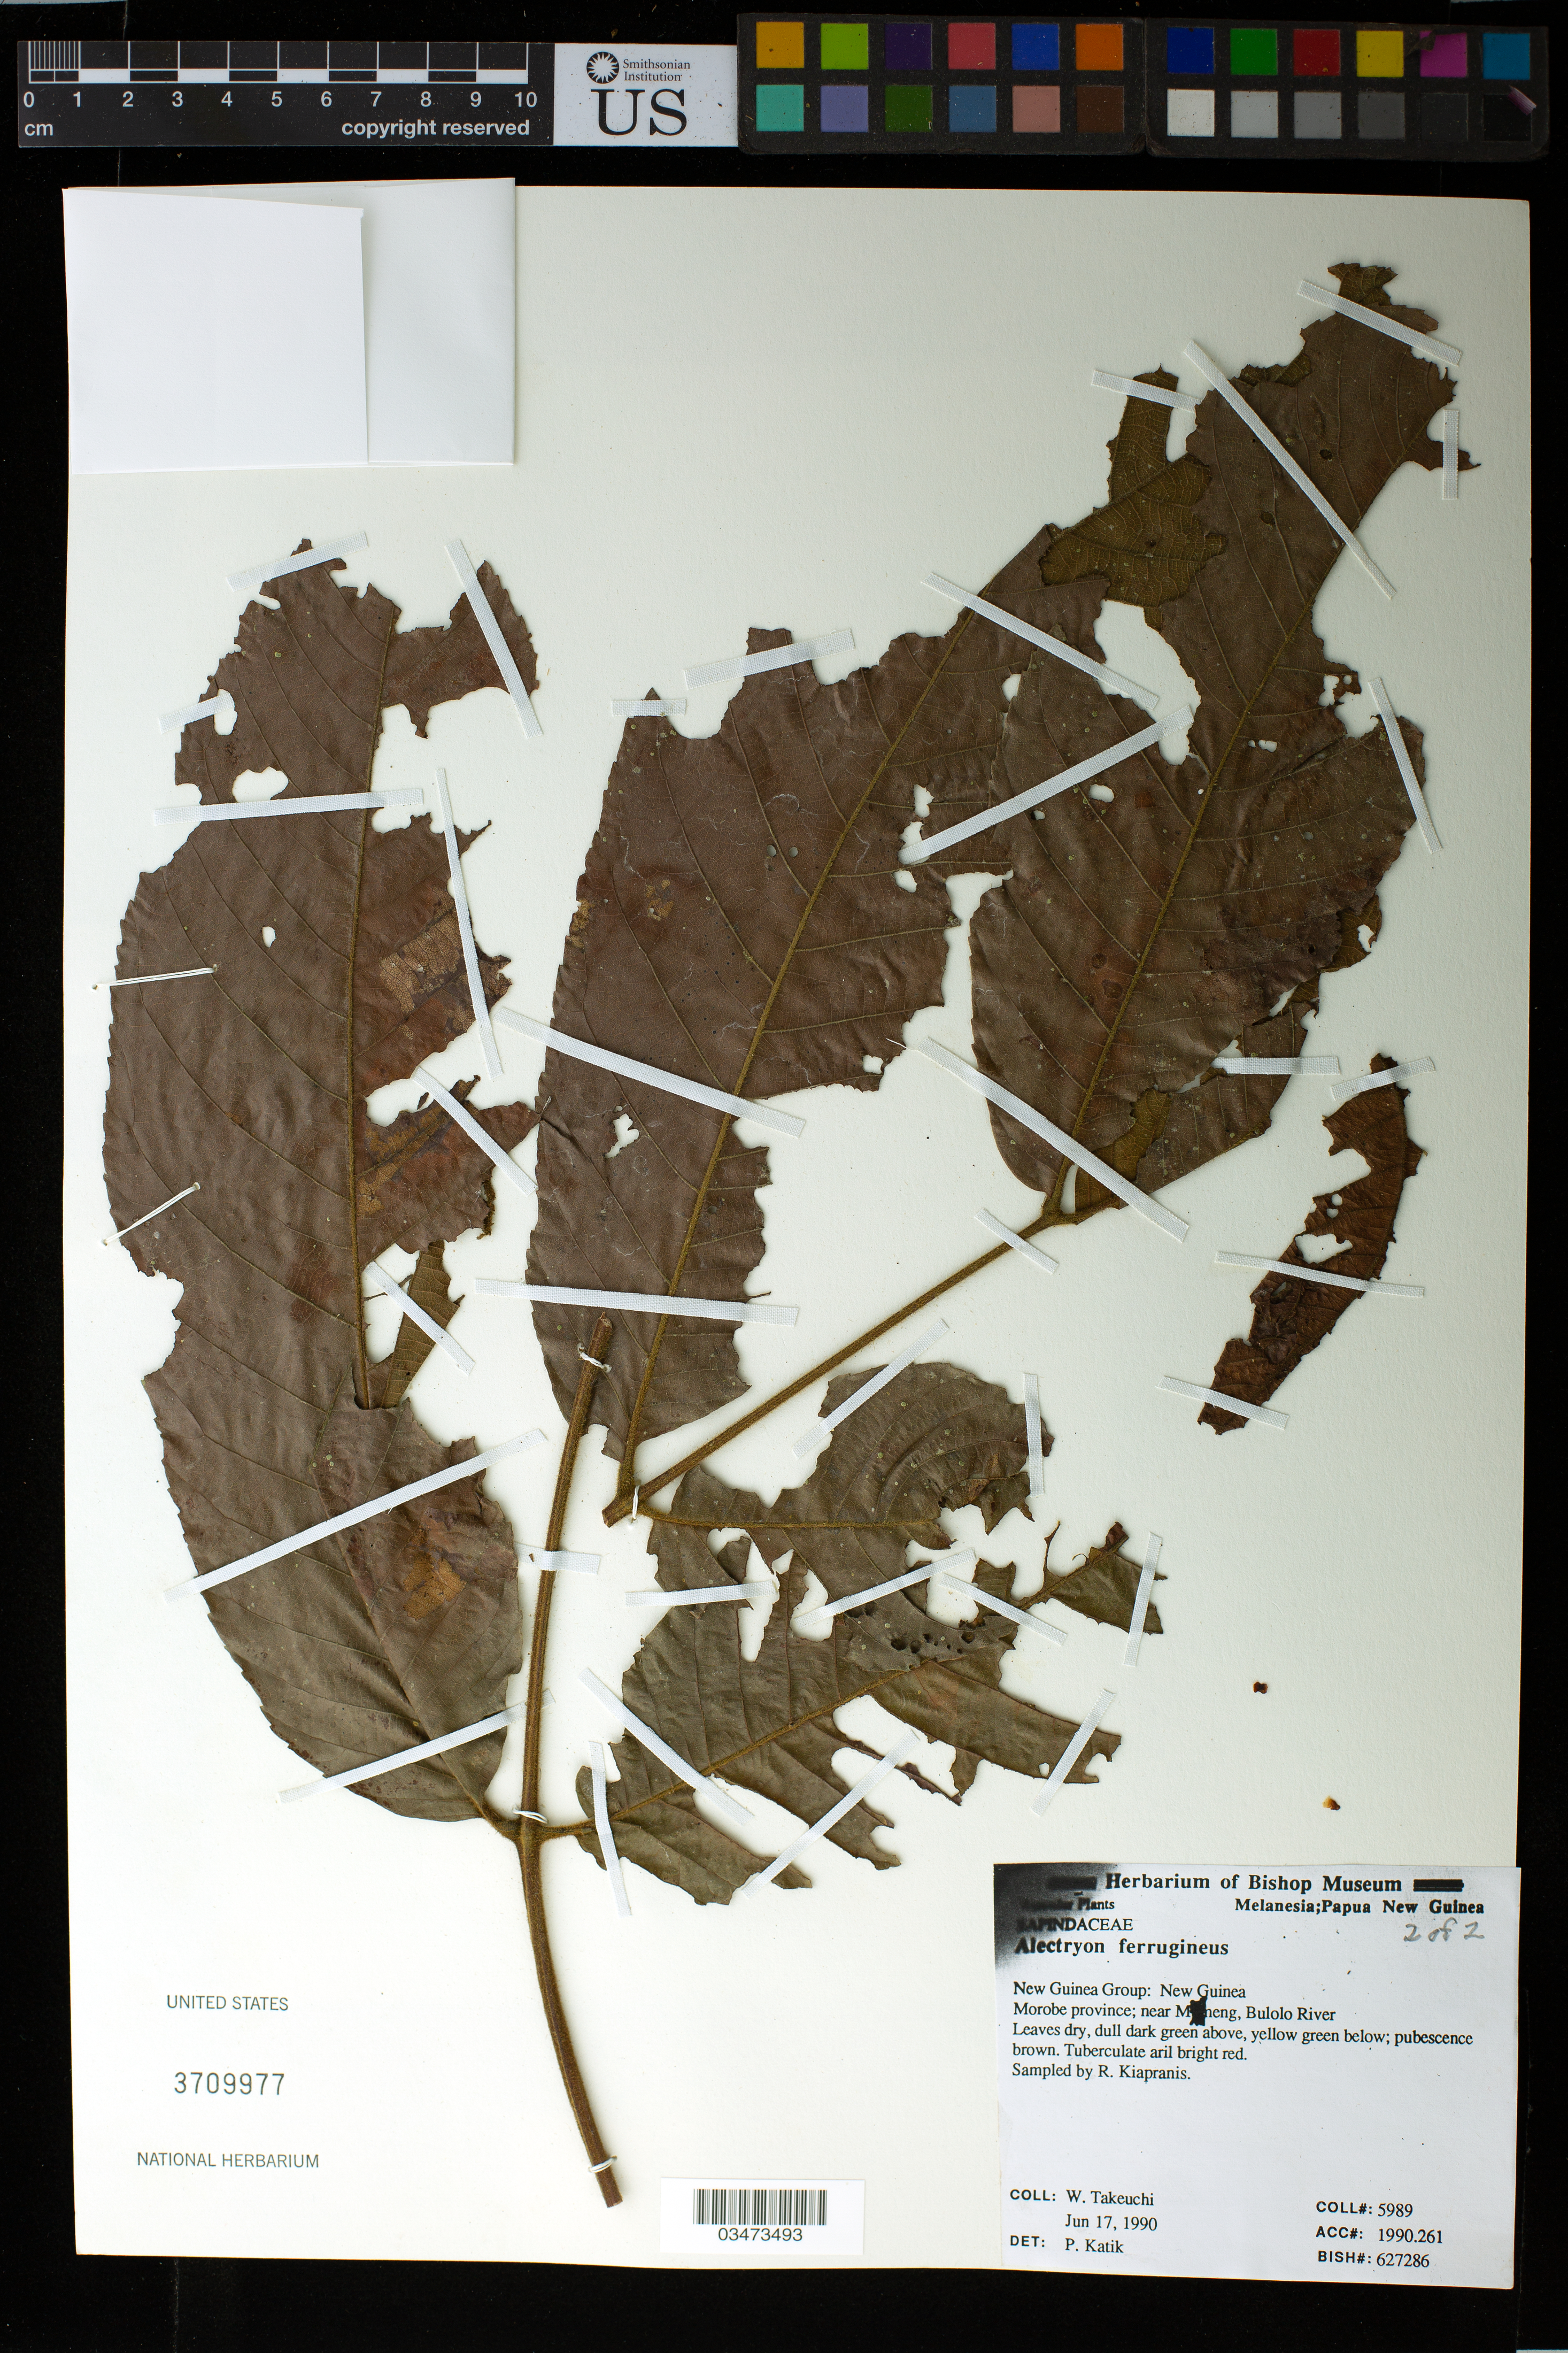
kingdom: Plantae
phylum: Tracheophyta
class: Magnoliopsida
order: Sapindales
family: Sapindaceae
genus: Alectryon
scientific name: Alectryon ferrugineus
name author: Radlk.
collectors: W. N. Takeuchi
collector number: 5989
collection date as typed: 17 Jun 1990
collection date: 1990-06-17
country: Papua New Guinea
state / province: Morobe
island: New Guinea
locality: Morobe province, near Mumeng, Bulolo River.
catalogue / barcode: US 3709977